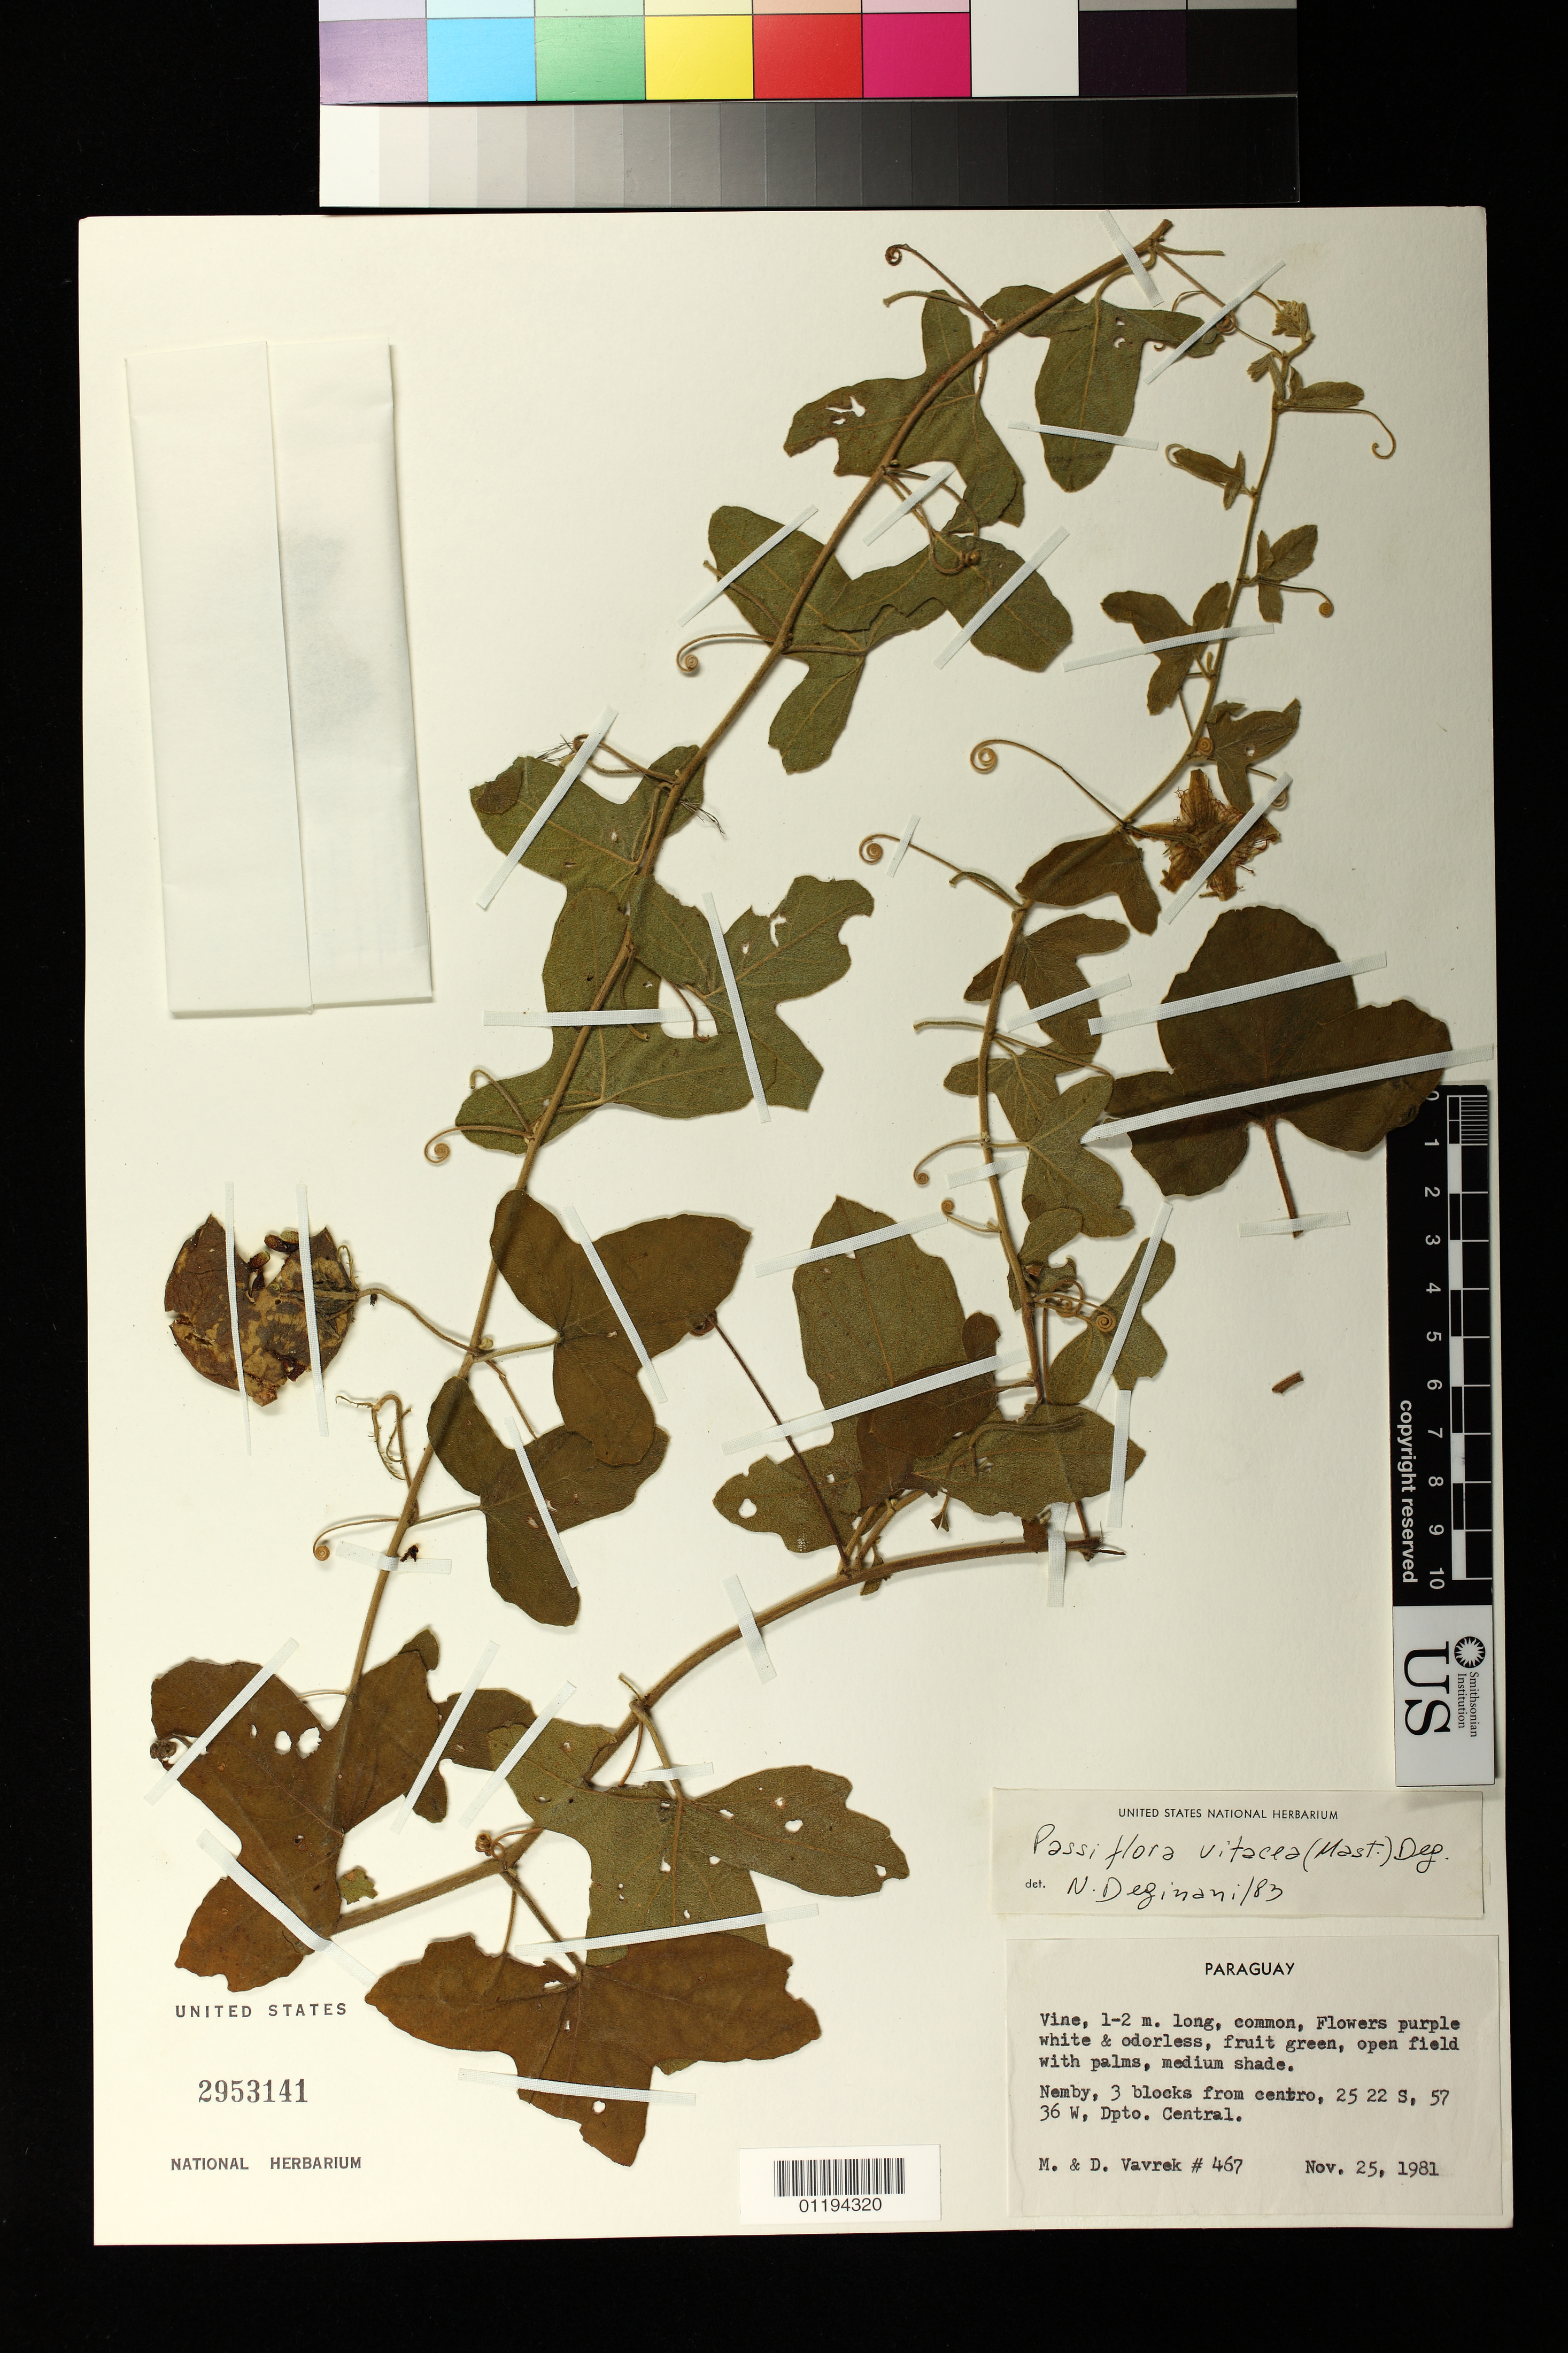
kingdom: Plantae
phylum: Tracheophyta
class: Magnoliopsida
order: Malpighiales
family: Passifloraceae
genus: Passiflora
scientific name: Passiflora chrysophylla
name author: Chodat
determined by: Svoboda, H. T.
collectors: M. Vavrek & D. Vavrek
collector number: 467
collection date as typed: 25 Nov 1981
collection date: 1981-11-25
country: Paraguay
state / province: Central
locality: ...open field with palms, medium shade.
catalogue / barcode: US 2953141